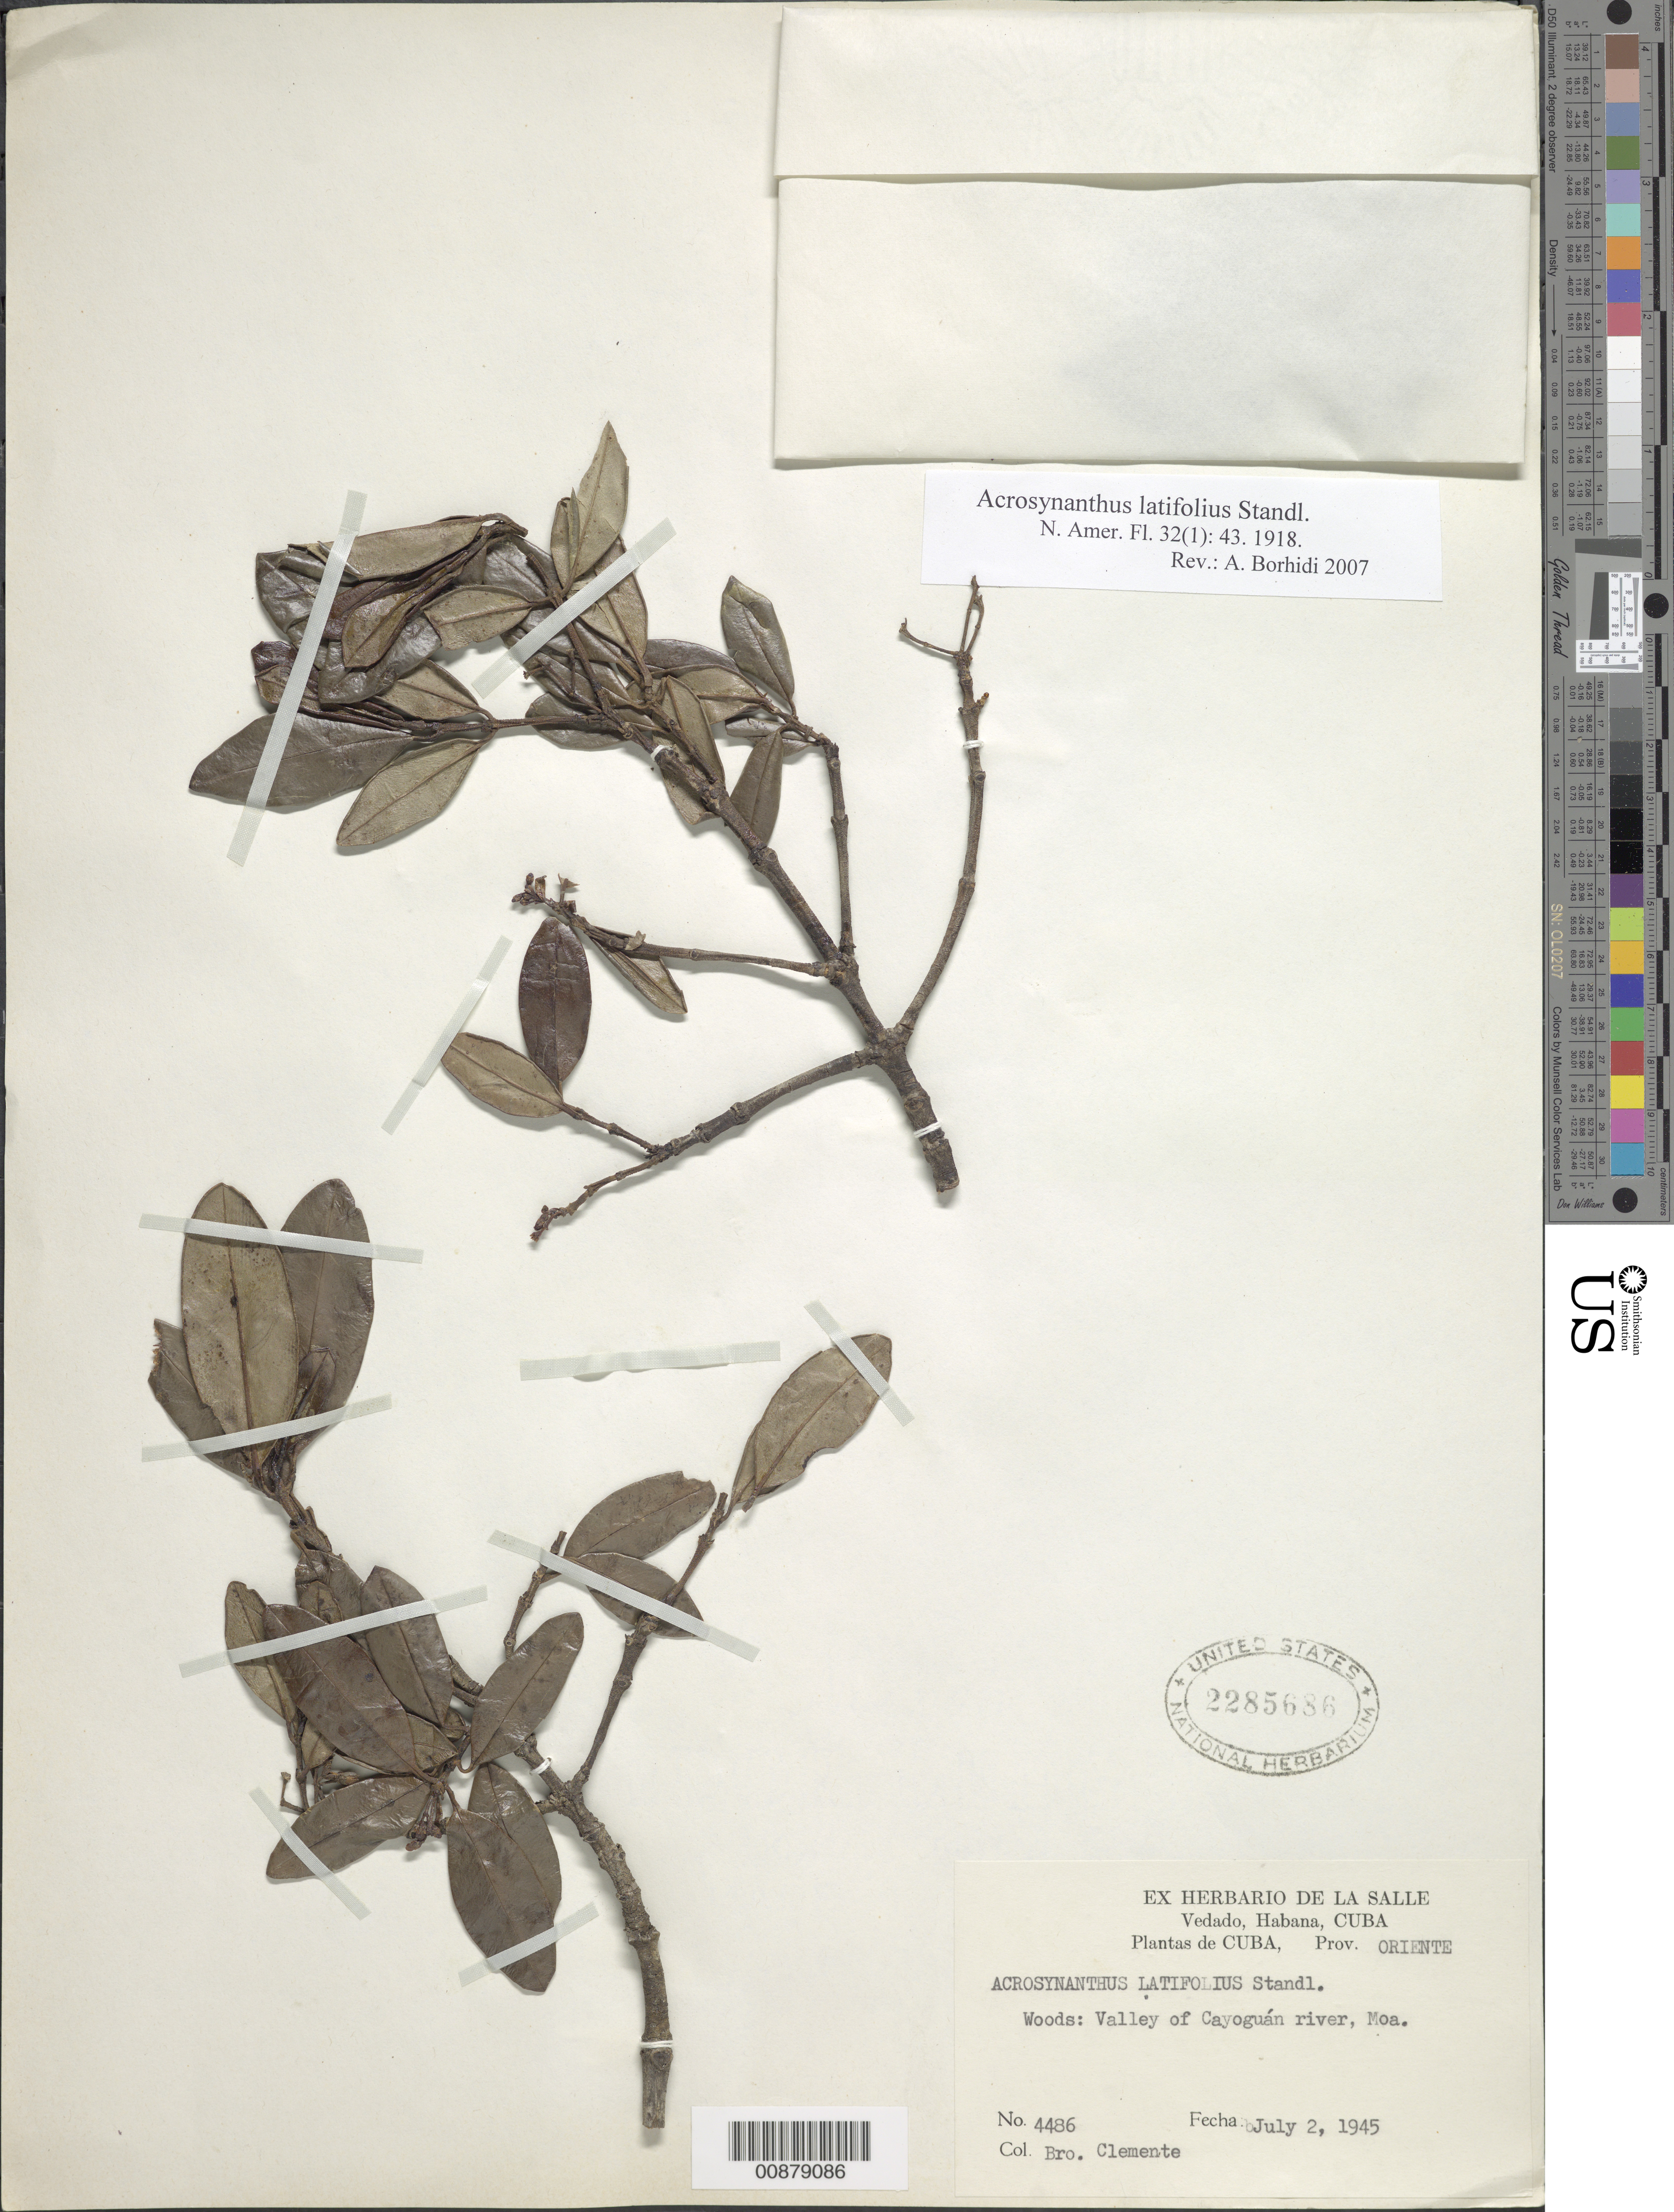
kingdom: Plantae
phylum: Tracheophyta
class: Magnoliopsida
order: Gentianales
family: Rubiaceae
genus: Acrosynanthus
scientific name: Acrosynanthus latifolius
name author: Standl.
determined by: Borhidi, Attila L.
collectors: Bro. Clemente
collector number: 4486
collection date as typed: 02 Jul 1945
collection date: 1945-07-02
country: Cuba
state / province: Holguín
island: Cuba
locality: Valley of Cayoguán River, Moa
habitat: Woods.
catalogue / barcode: US 2285686